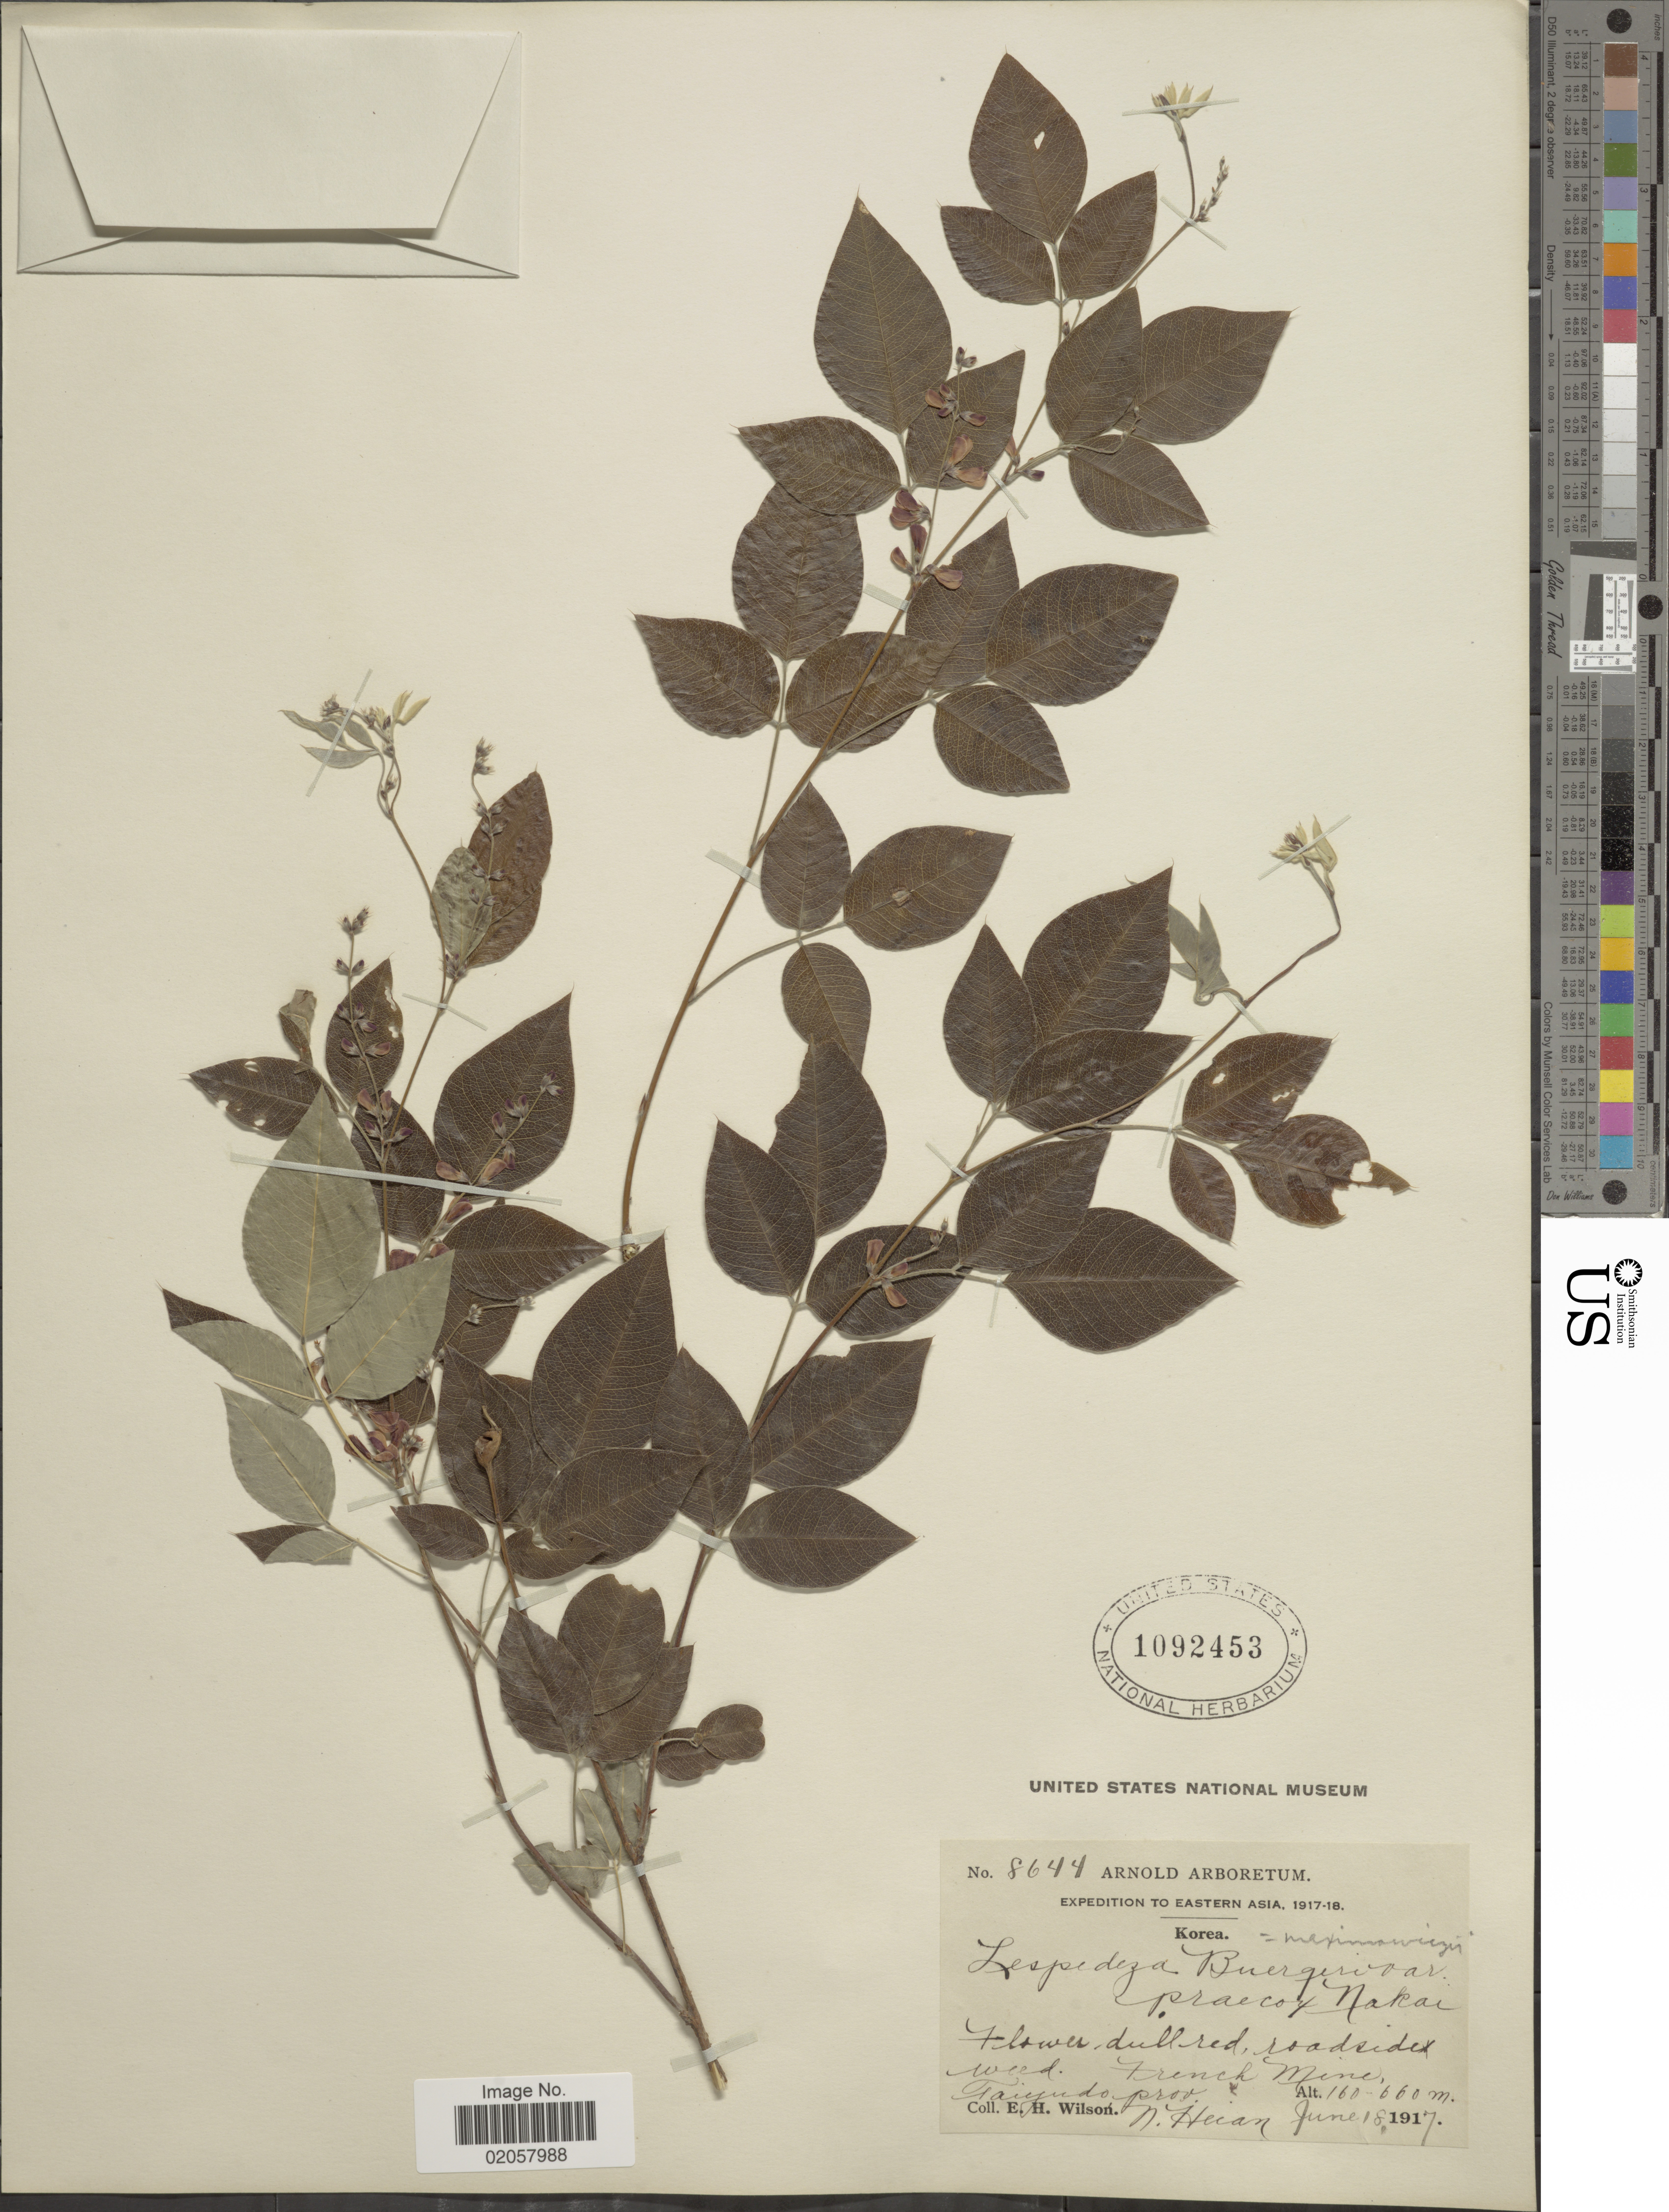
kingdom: Plantae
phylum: Tracheophyta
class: Magnoliopsida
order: Fabales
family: Fabaceae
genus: Lespedeza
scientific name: Lespedeza maximowiczi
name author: C.K. Schneid.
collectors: E. Wilson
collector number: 8644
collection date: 1917-06-18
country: North Korea / South Korea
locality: Roadsides weed, French Mine, Taiyudo prov.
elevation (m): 160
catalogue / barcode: US 1092453